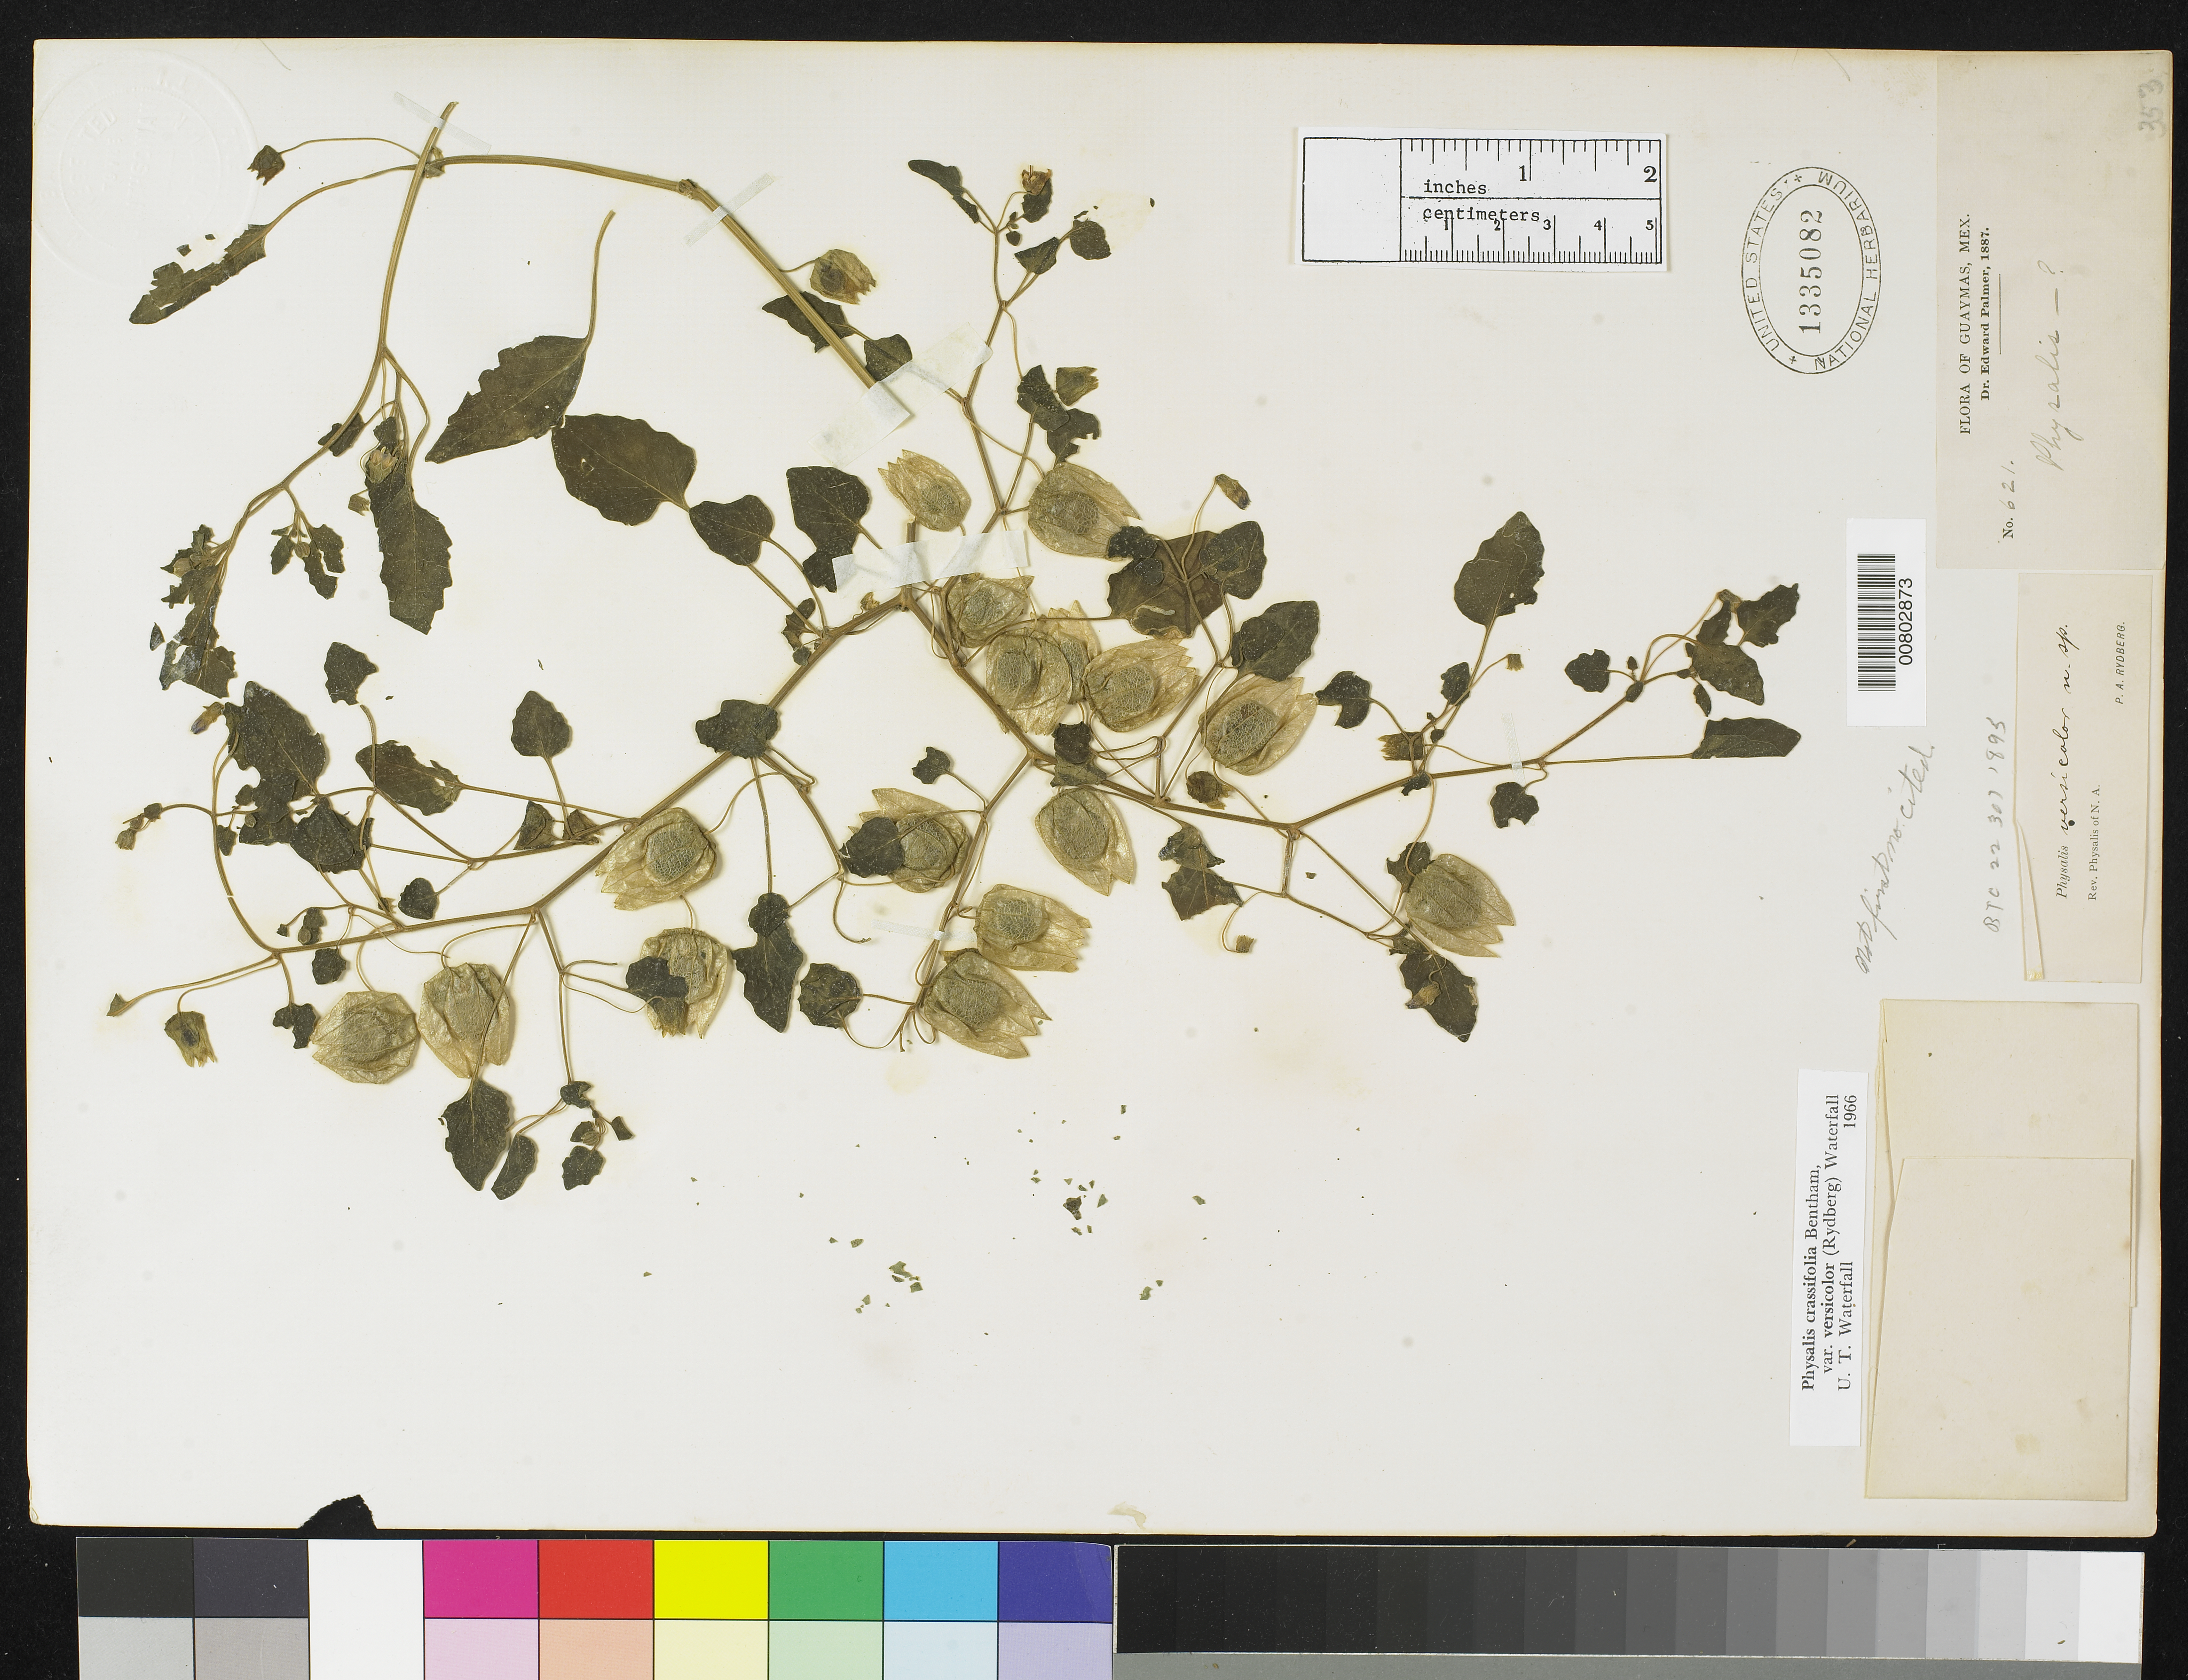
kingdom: Plantae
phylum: Tracheophyta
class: Magnoliopsida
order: Solanales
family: Solanaceae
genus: Physalis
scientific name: Physalis versicolor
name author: Rydb.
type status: Isosyntype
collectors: E. Palmer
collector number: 621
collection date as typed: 1887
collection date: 1887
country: Mexico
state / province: Sonora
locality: Guaymas, Sonora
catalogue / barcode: US 1335082